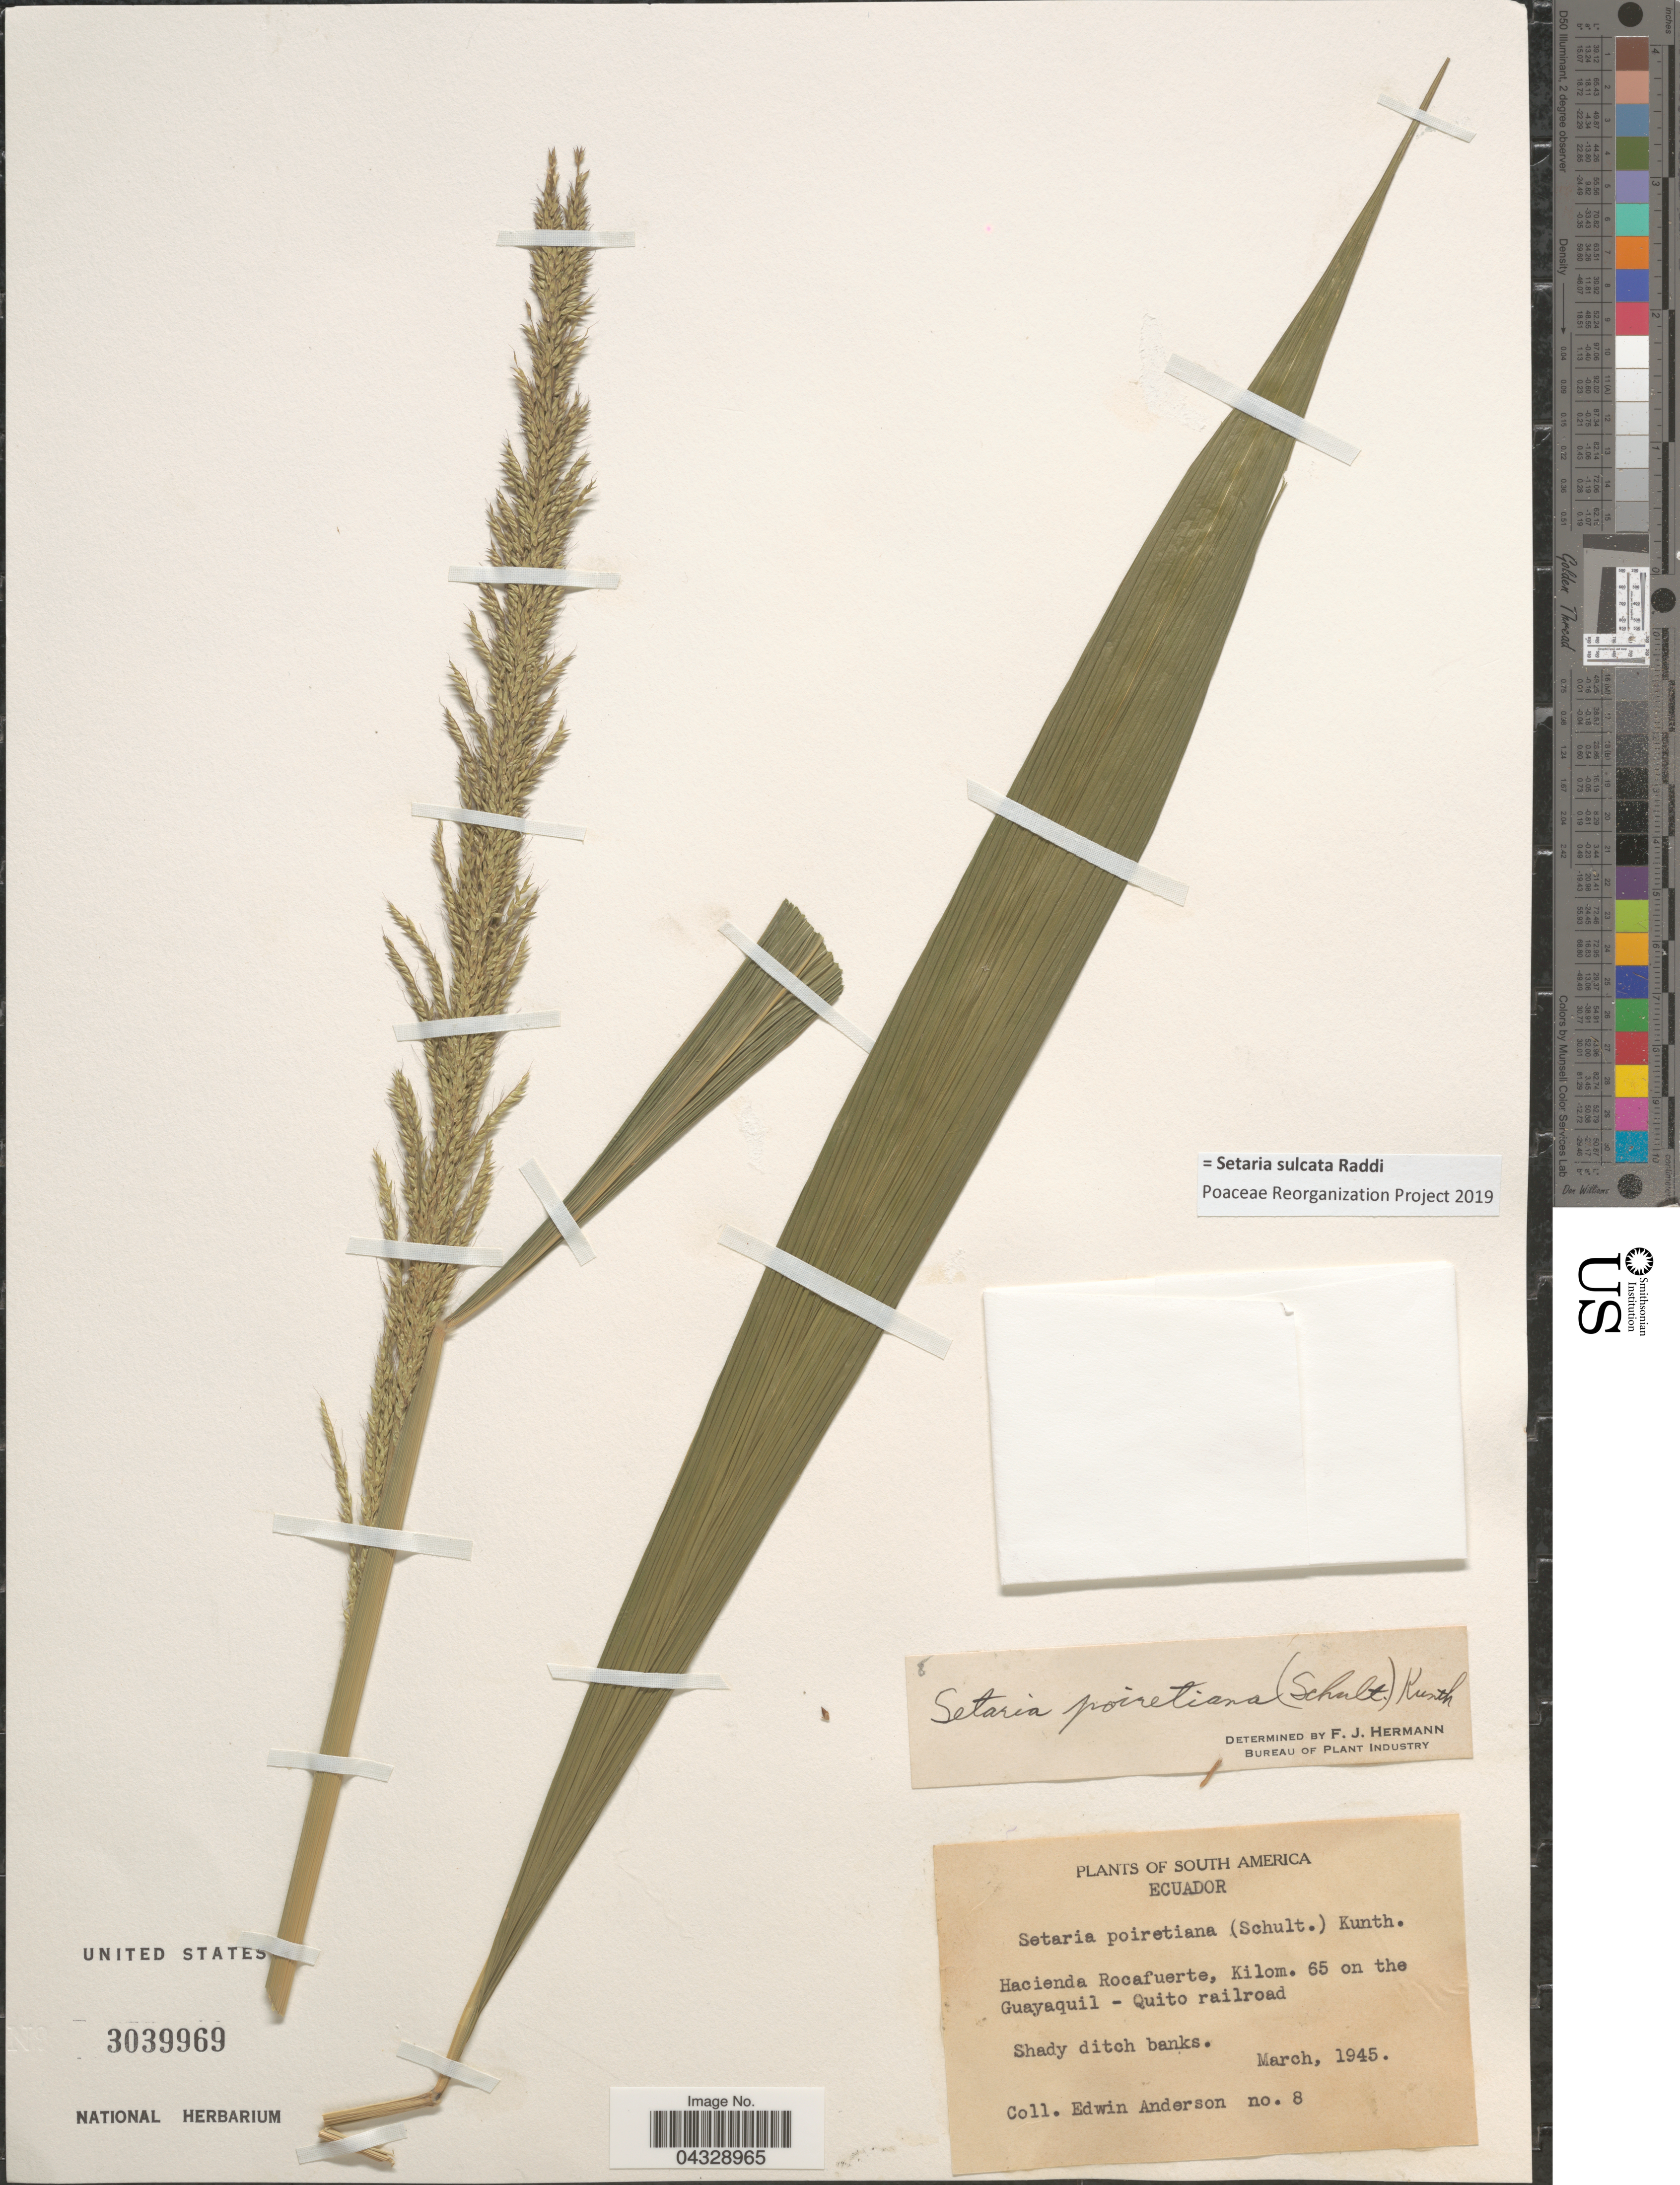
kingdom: Plantae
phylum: Tracheophyta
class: Liliopsida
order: Poales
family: Poaceae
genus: Setaria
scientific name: Setaria sulcata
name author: Raddi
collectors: E. Anderson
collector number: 8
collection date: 1945-03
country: Ecuador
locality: Hacienda Rocafuerte, Kilom. 65 on the Guayaquil- Quito railroad.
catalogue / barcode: US 3039969